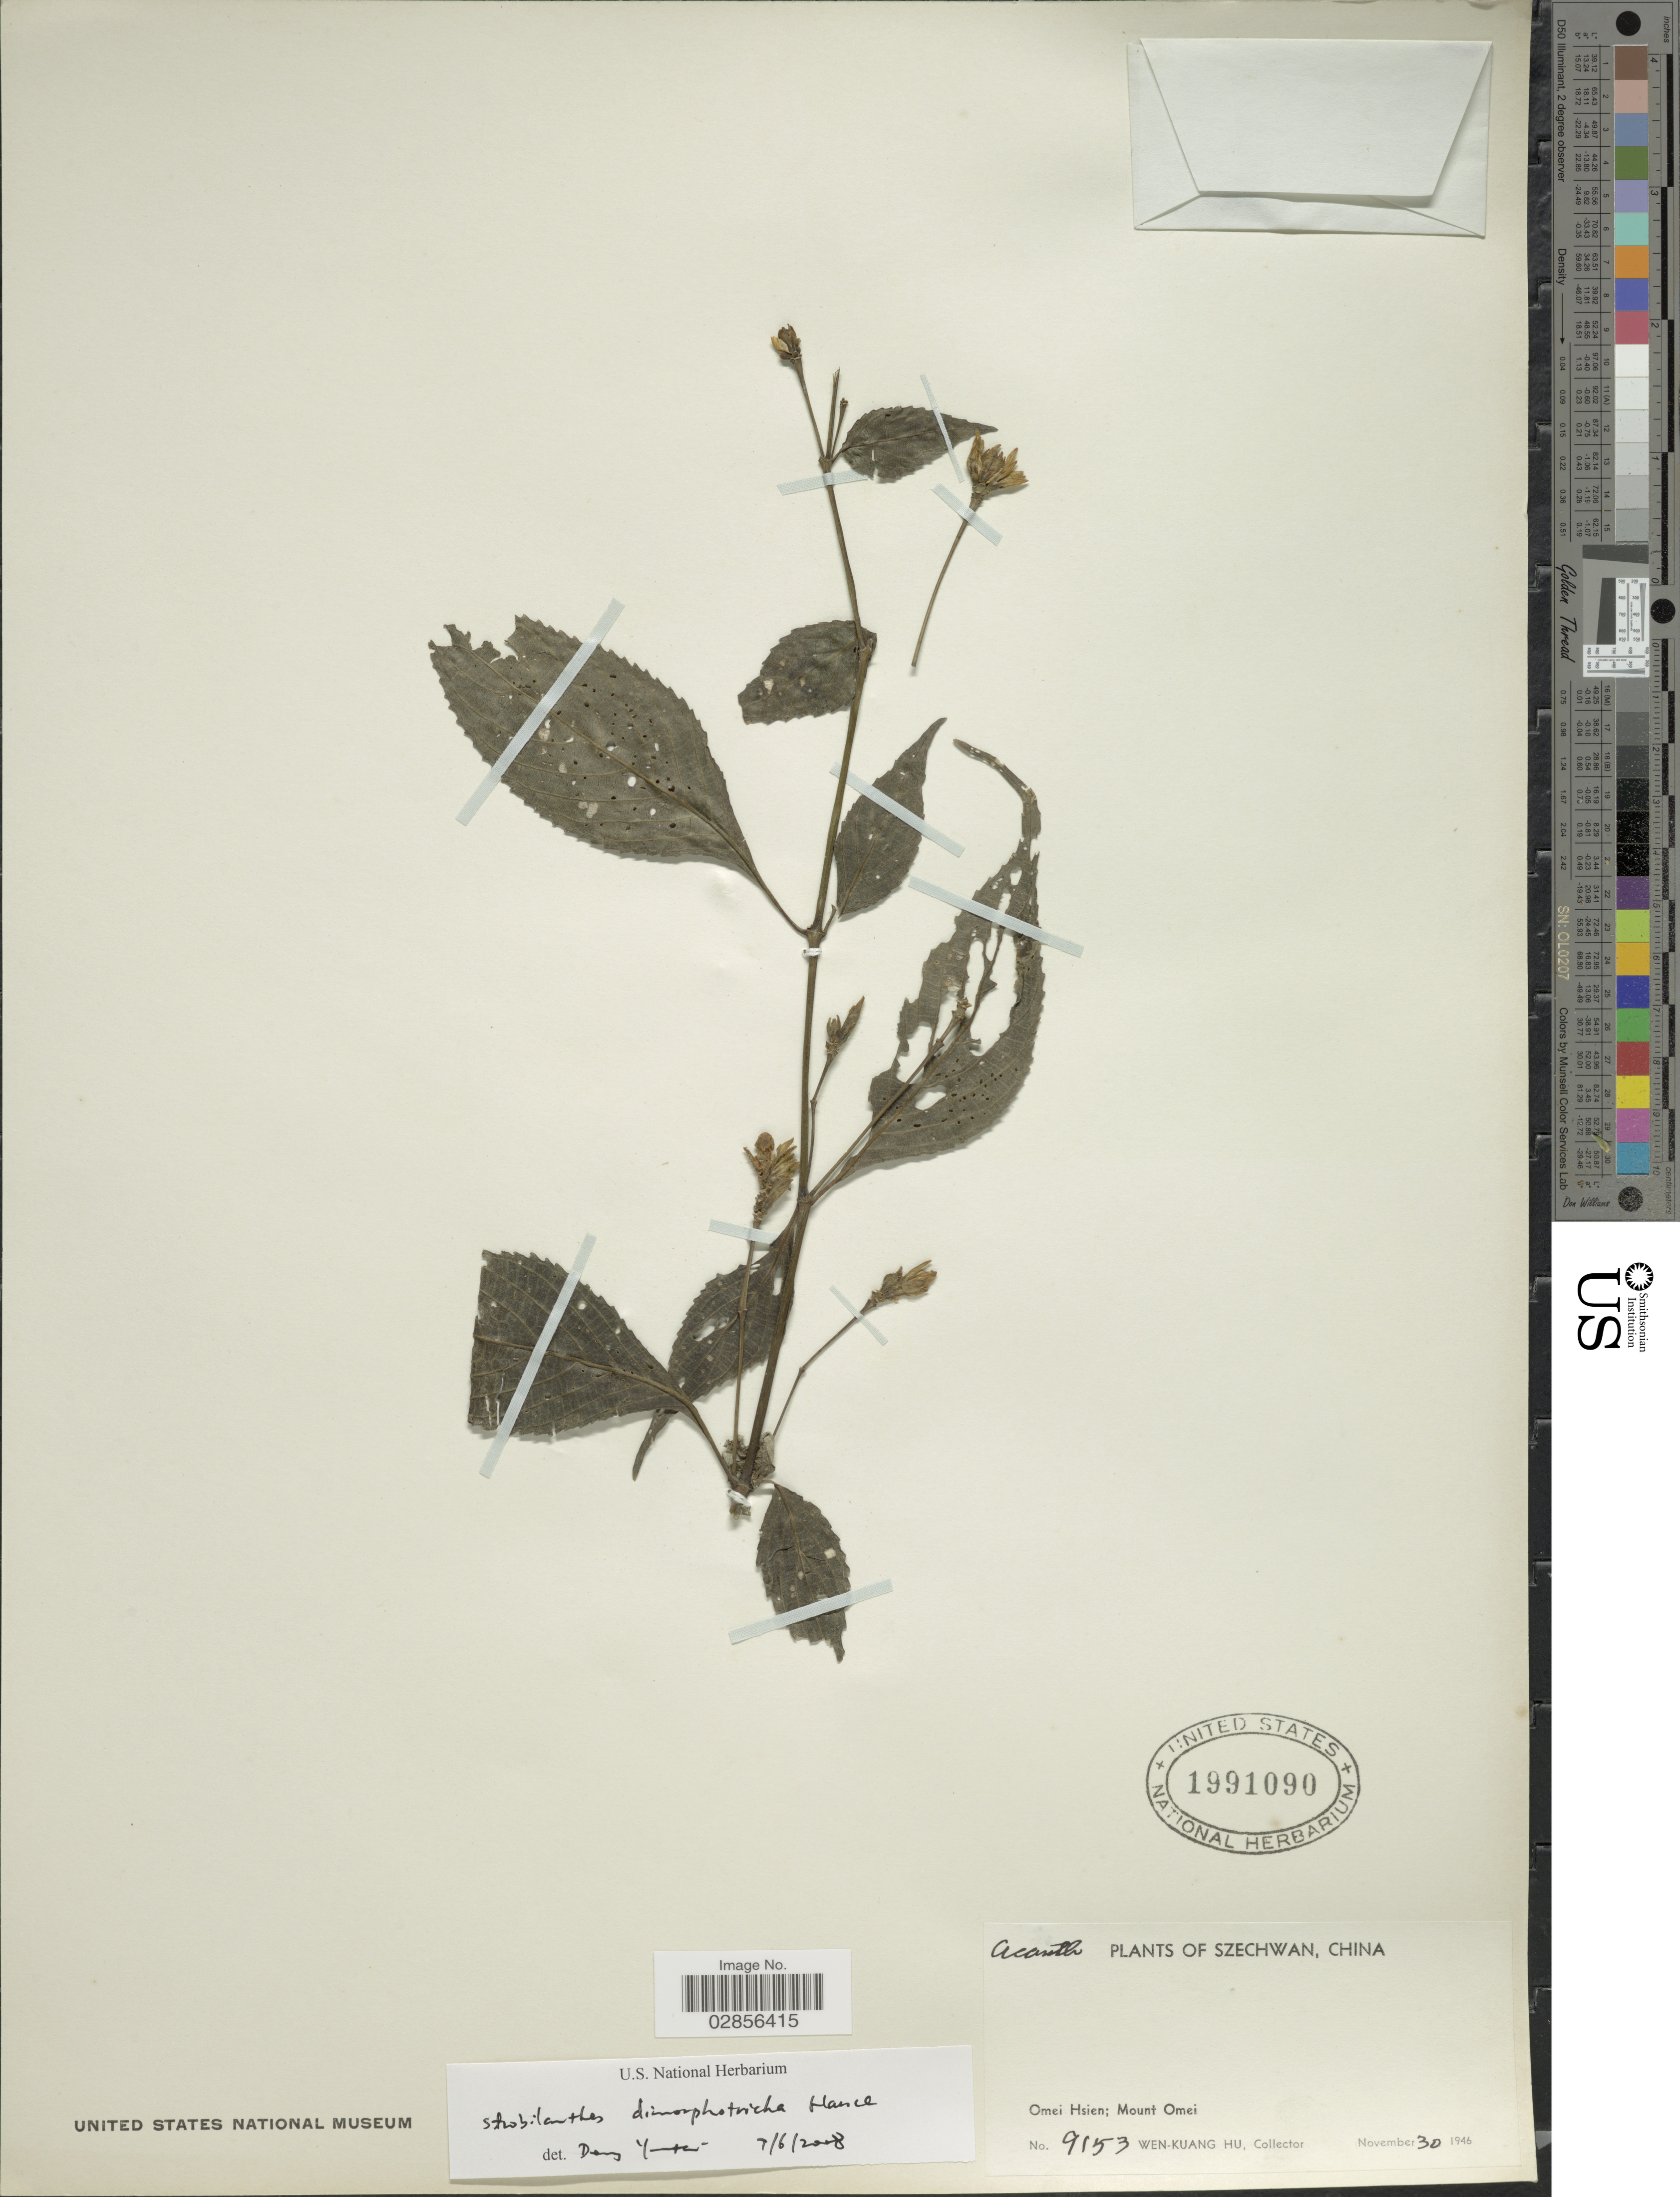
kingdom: Plantae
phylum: Tracheophyta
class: Magnoliopsida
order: Lamiales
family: Acanthaceae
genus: Strobilanthes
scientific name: Strobilanthes dimorphotricha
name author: Hance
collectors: W. K. Hu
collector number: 9153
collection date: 1946-11-30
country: China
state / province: Sichuan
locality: Szechwan. Omei Hsien: Mount Omei.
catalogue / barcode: US 1991090